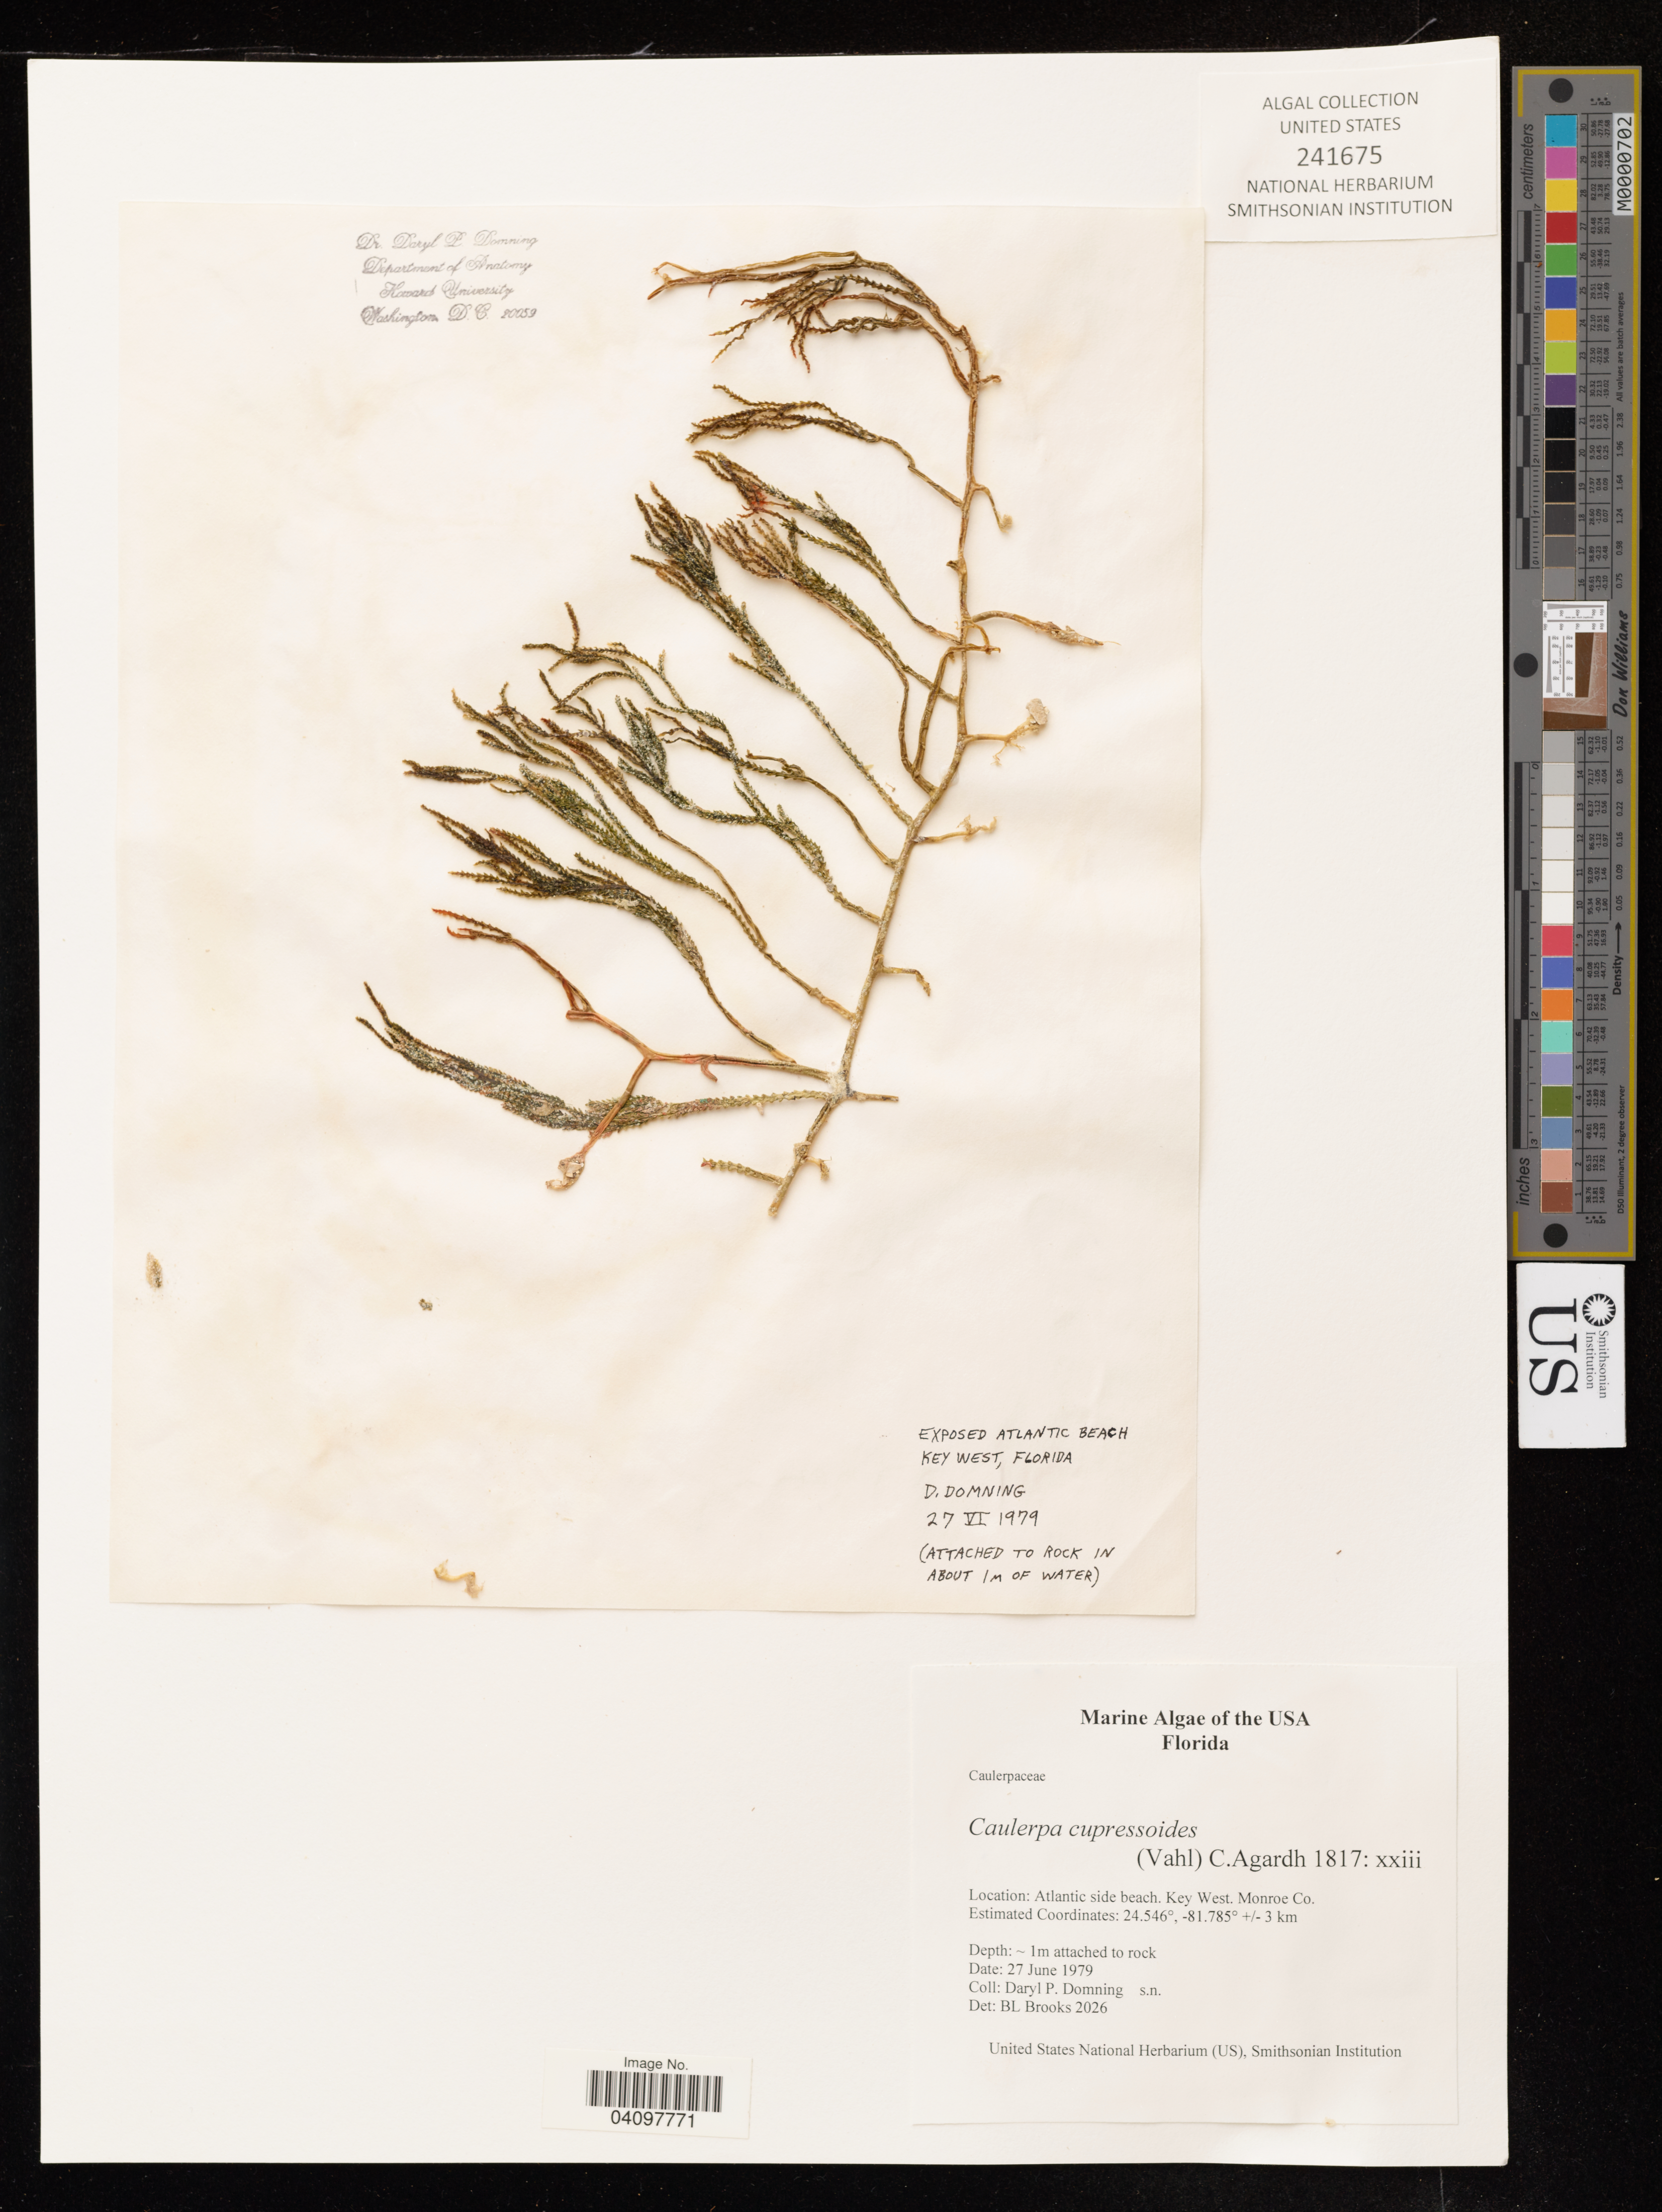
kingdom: Plantae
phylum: Chlorophyta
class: Ulvophyceae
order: Bryopsidales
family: Caulerpaceae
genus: Caulerpa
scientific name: Caulerpa cupressoides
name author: (Vahl) C. Agardh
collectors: D. Domning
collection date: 1979-06-27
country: United States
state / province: Florida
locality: Atlantic side beach. Key West. Monroe Co. +/- 3 km.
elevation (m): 1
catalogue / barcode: US 241675